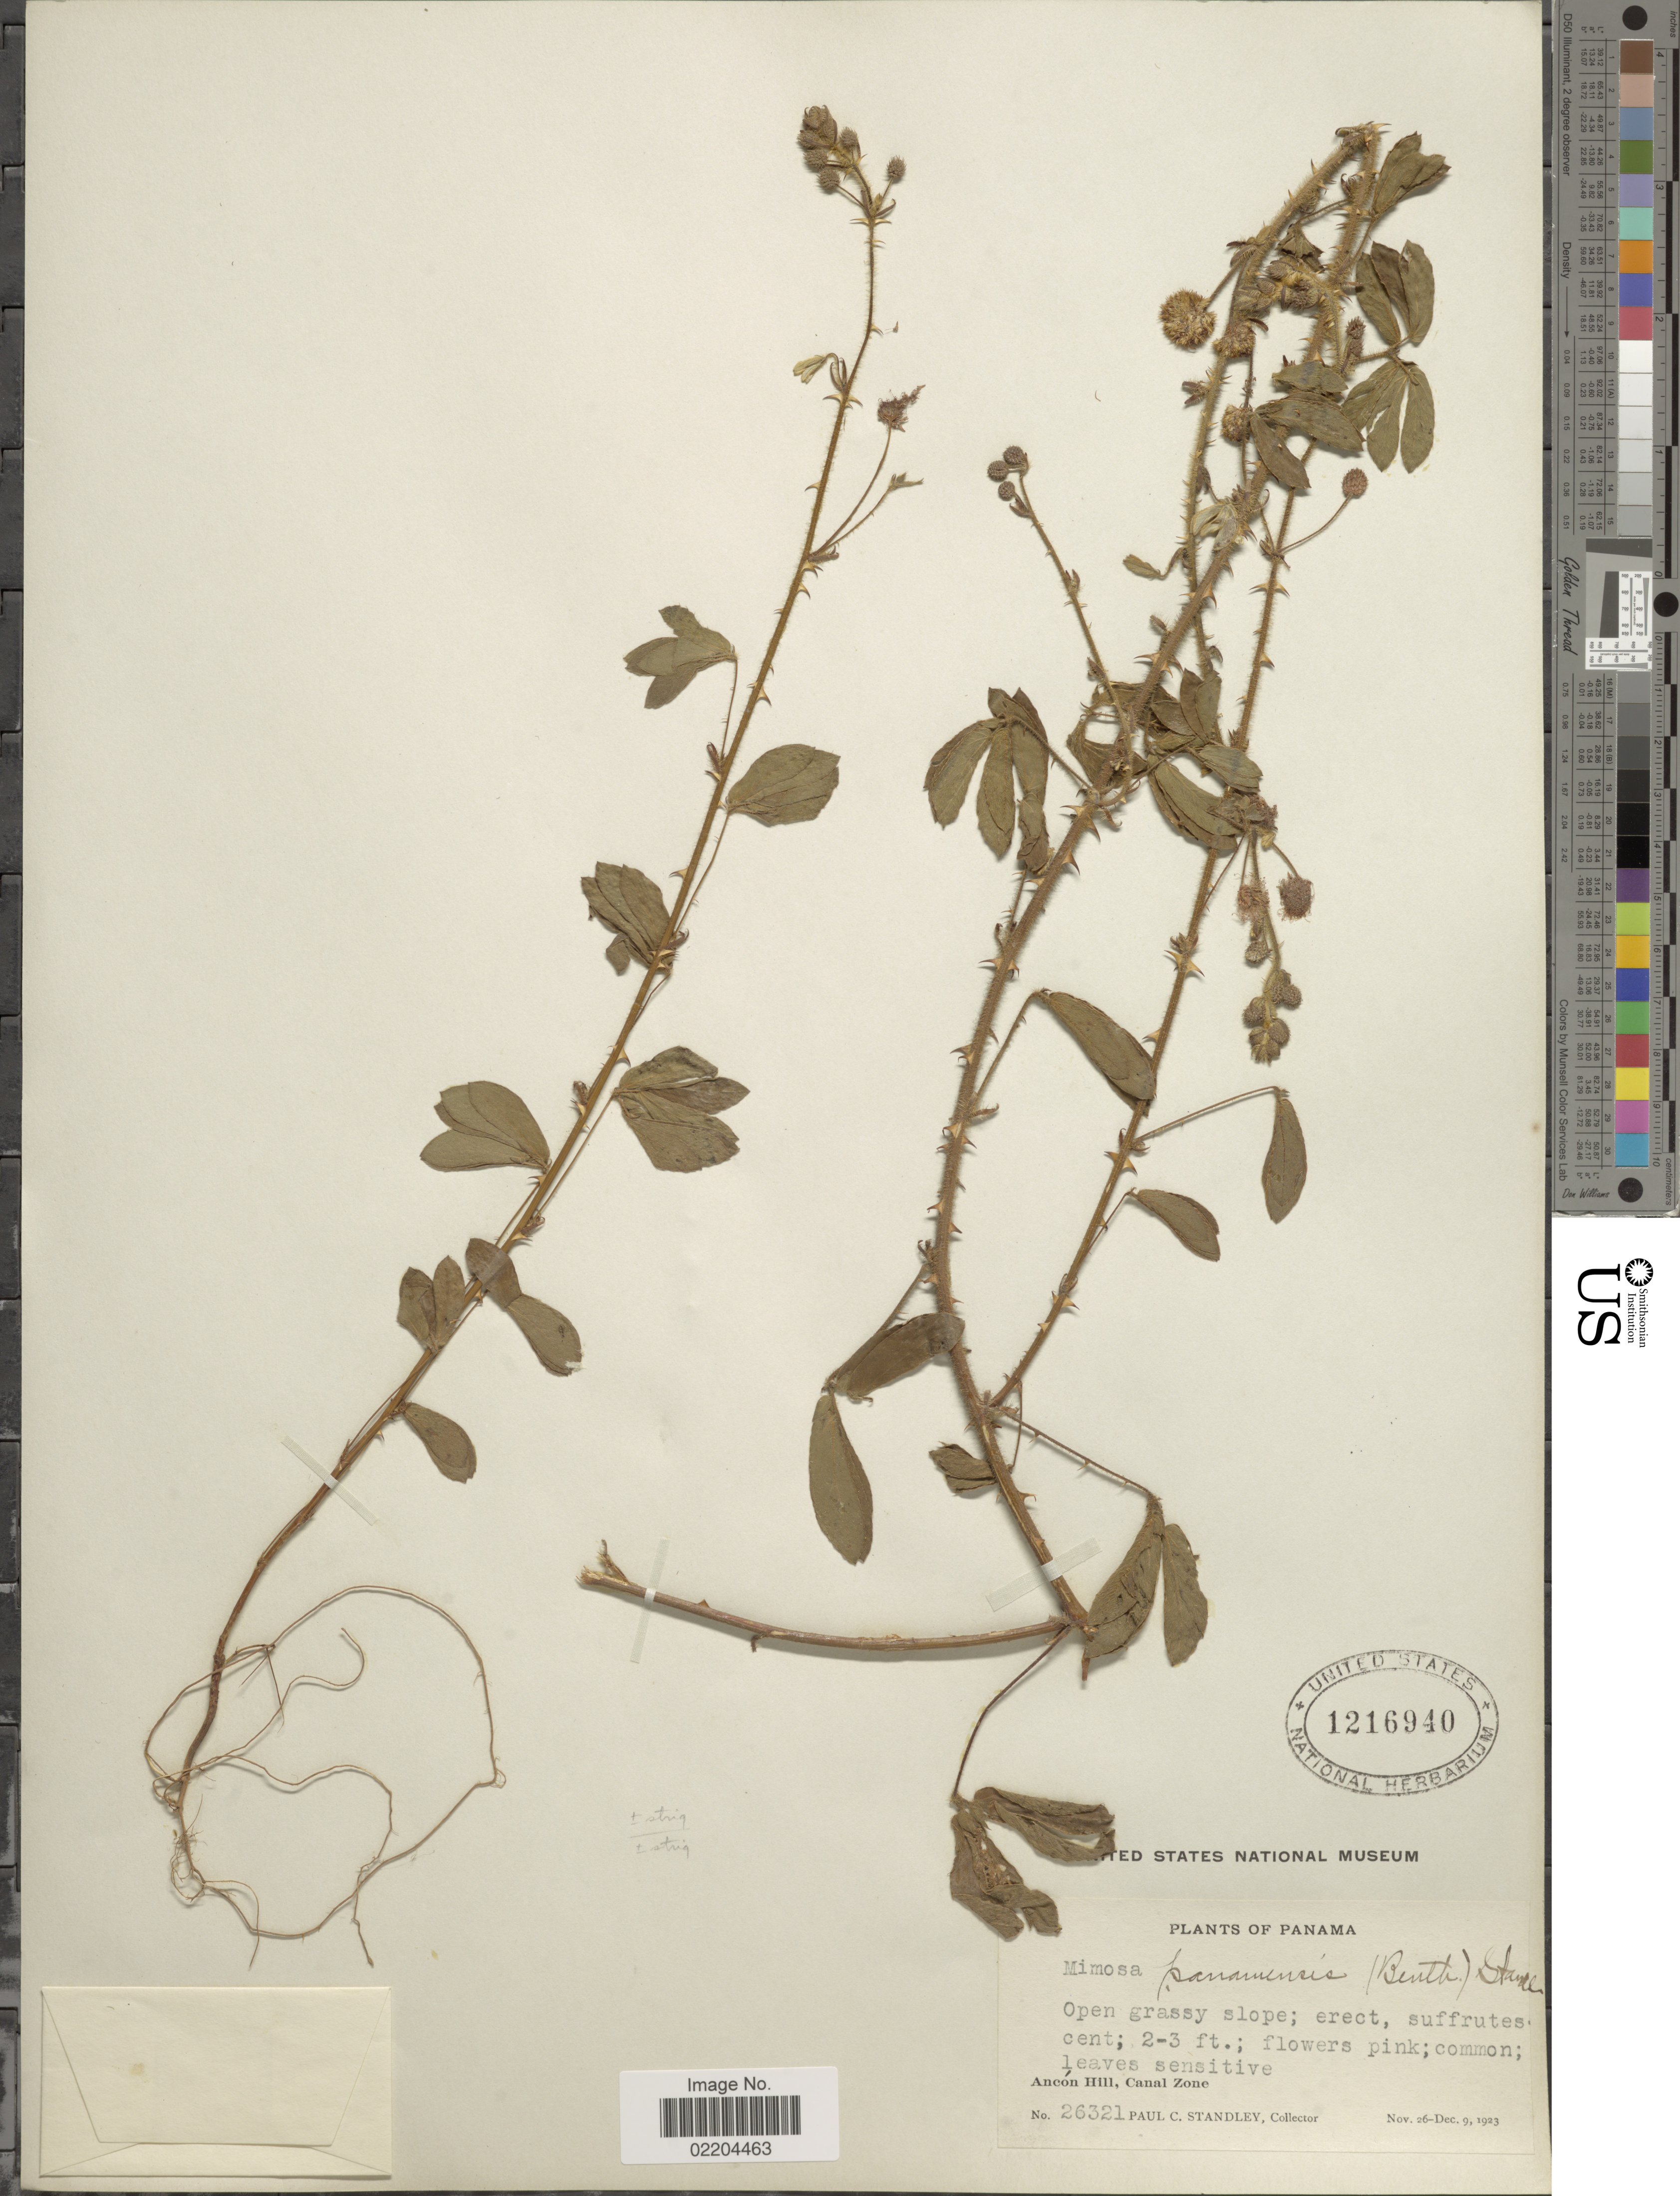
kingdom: Plantae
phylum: Tracheophyta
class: Magnoliopsida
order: Fabales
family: Fabaceae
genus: Mimosa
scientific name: Mimosa panamensis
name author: (Benth.) Standl.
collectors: P. C. Standley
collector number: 26321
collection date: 1923-11-26/1923-12-09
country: Panama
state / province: Colón / Panamá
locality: Ancon Hill, Canal Zone.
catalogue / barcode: US 1216940